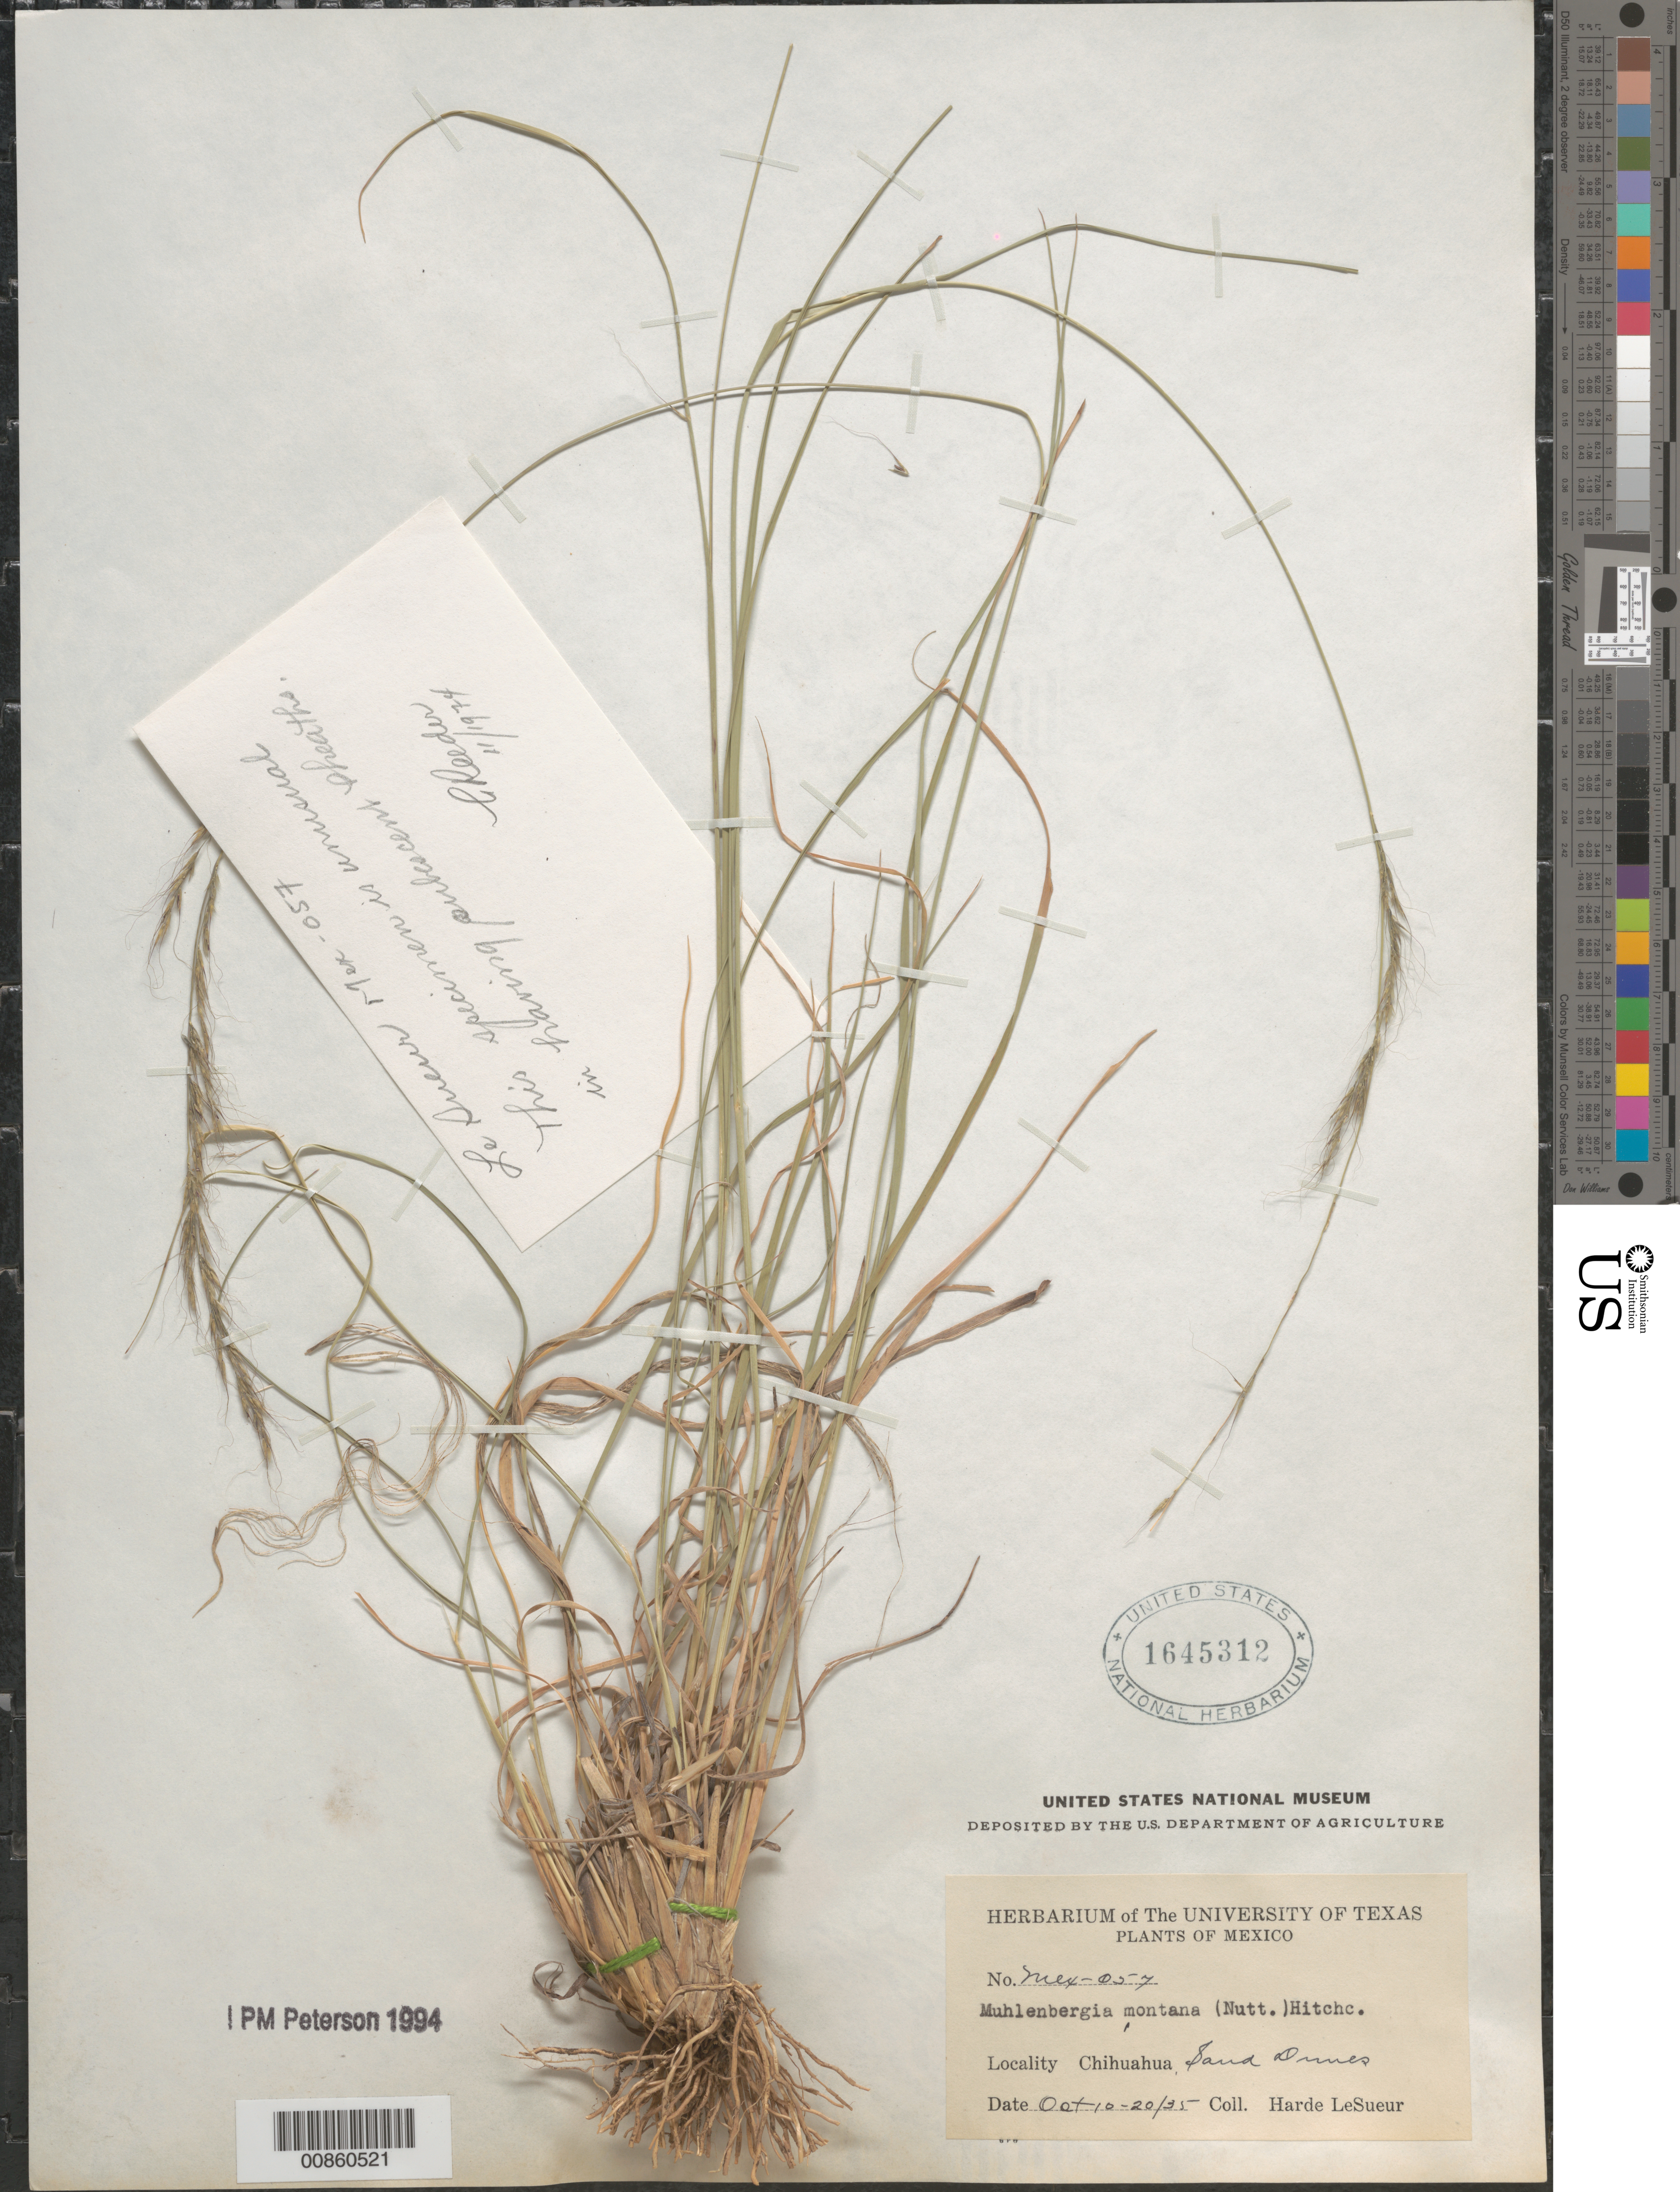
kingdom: Plantae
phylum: Tracheophyta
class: Liliopsida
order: Poales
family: Poaceae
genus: Muhlenbergia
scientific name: Muhlenbergia montana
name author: (Nutt.) Hitchc.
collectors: D. H. LeSueur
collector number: Mex-057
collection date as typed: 10 Oct 1935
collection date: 1935-10-10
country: Mexico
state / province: Chihuahua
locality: Sand Dunes, Chih.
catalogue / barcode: US 1645312